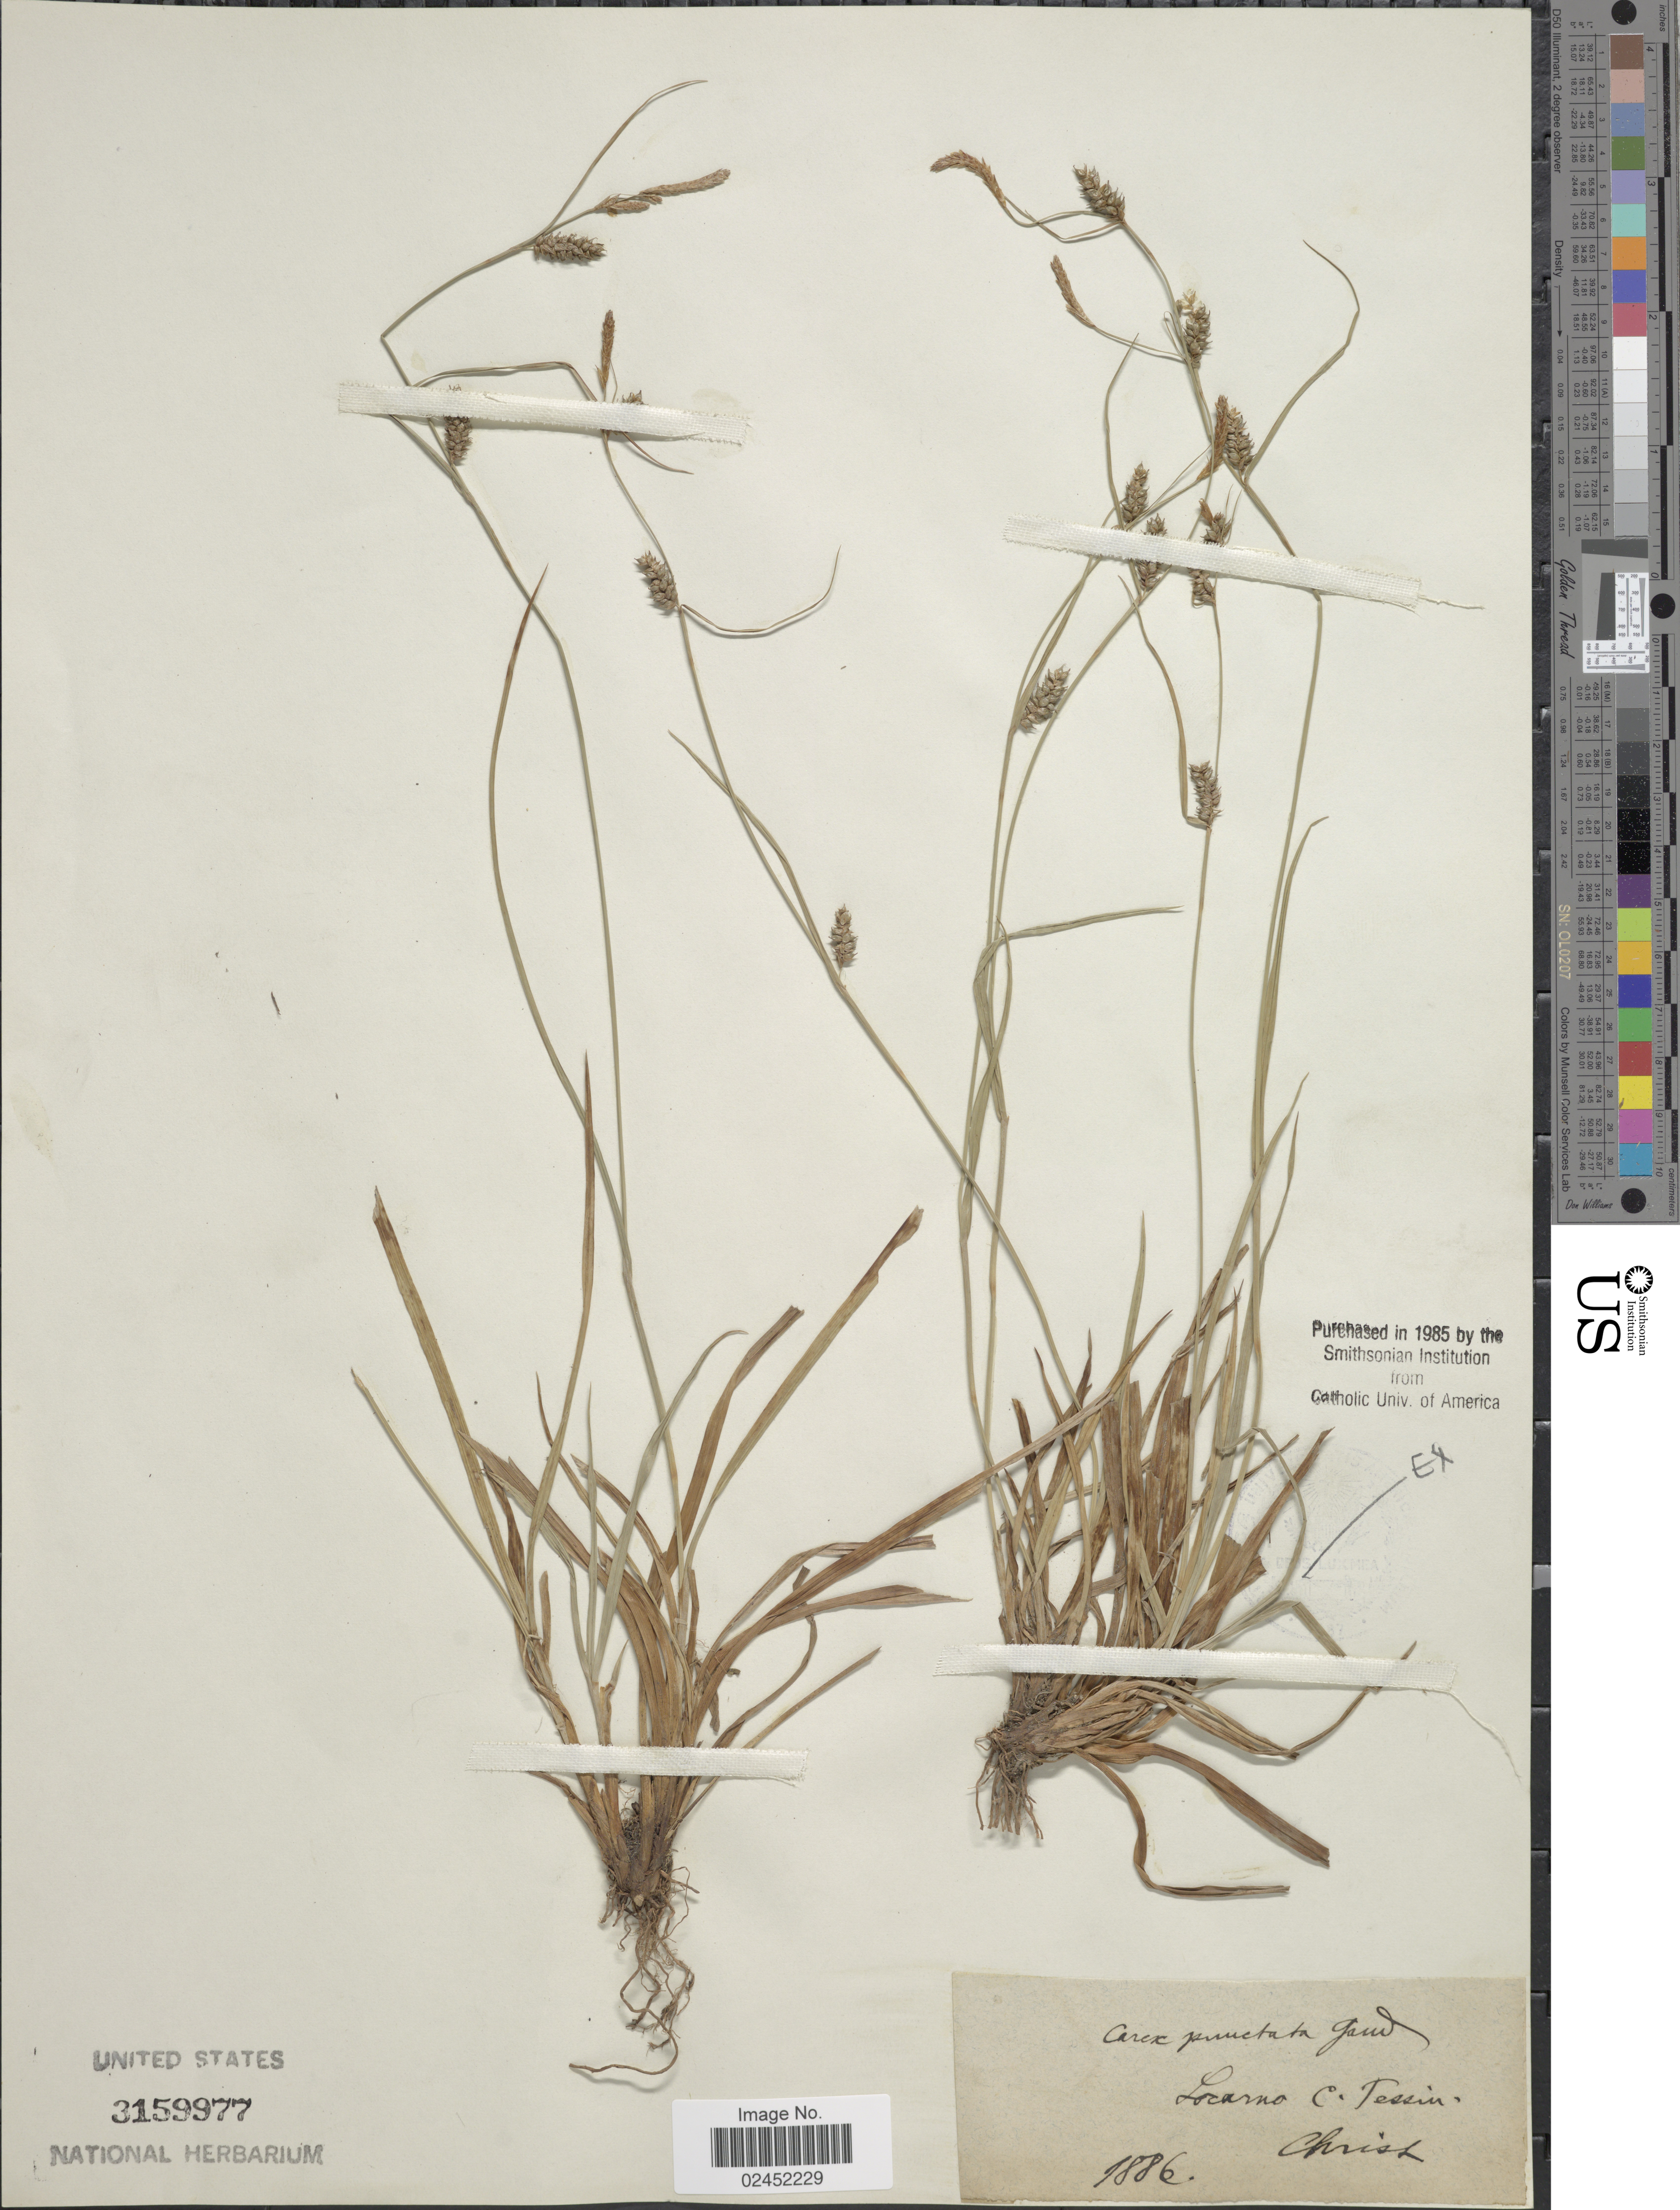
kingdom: Plantae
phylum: Tracheophyta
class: Liliopsida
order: Poales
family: Cyperaceae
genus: Carex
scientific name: Carex punctata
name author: Gaudin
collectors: Christ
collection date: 1886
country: Switzerland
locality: Locarno C. Tessin.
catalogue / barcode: US 3159977